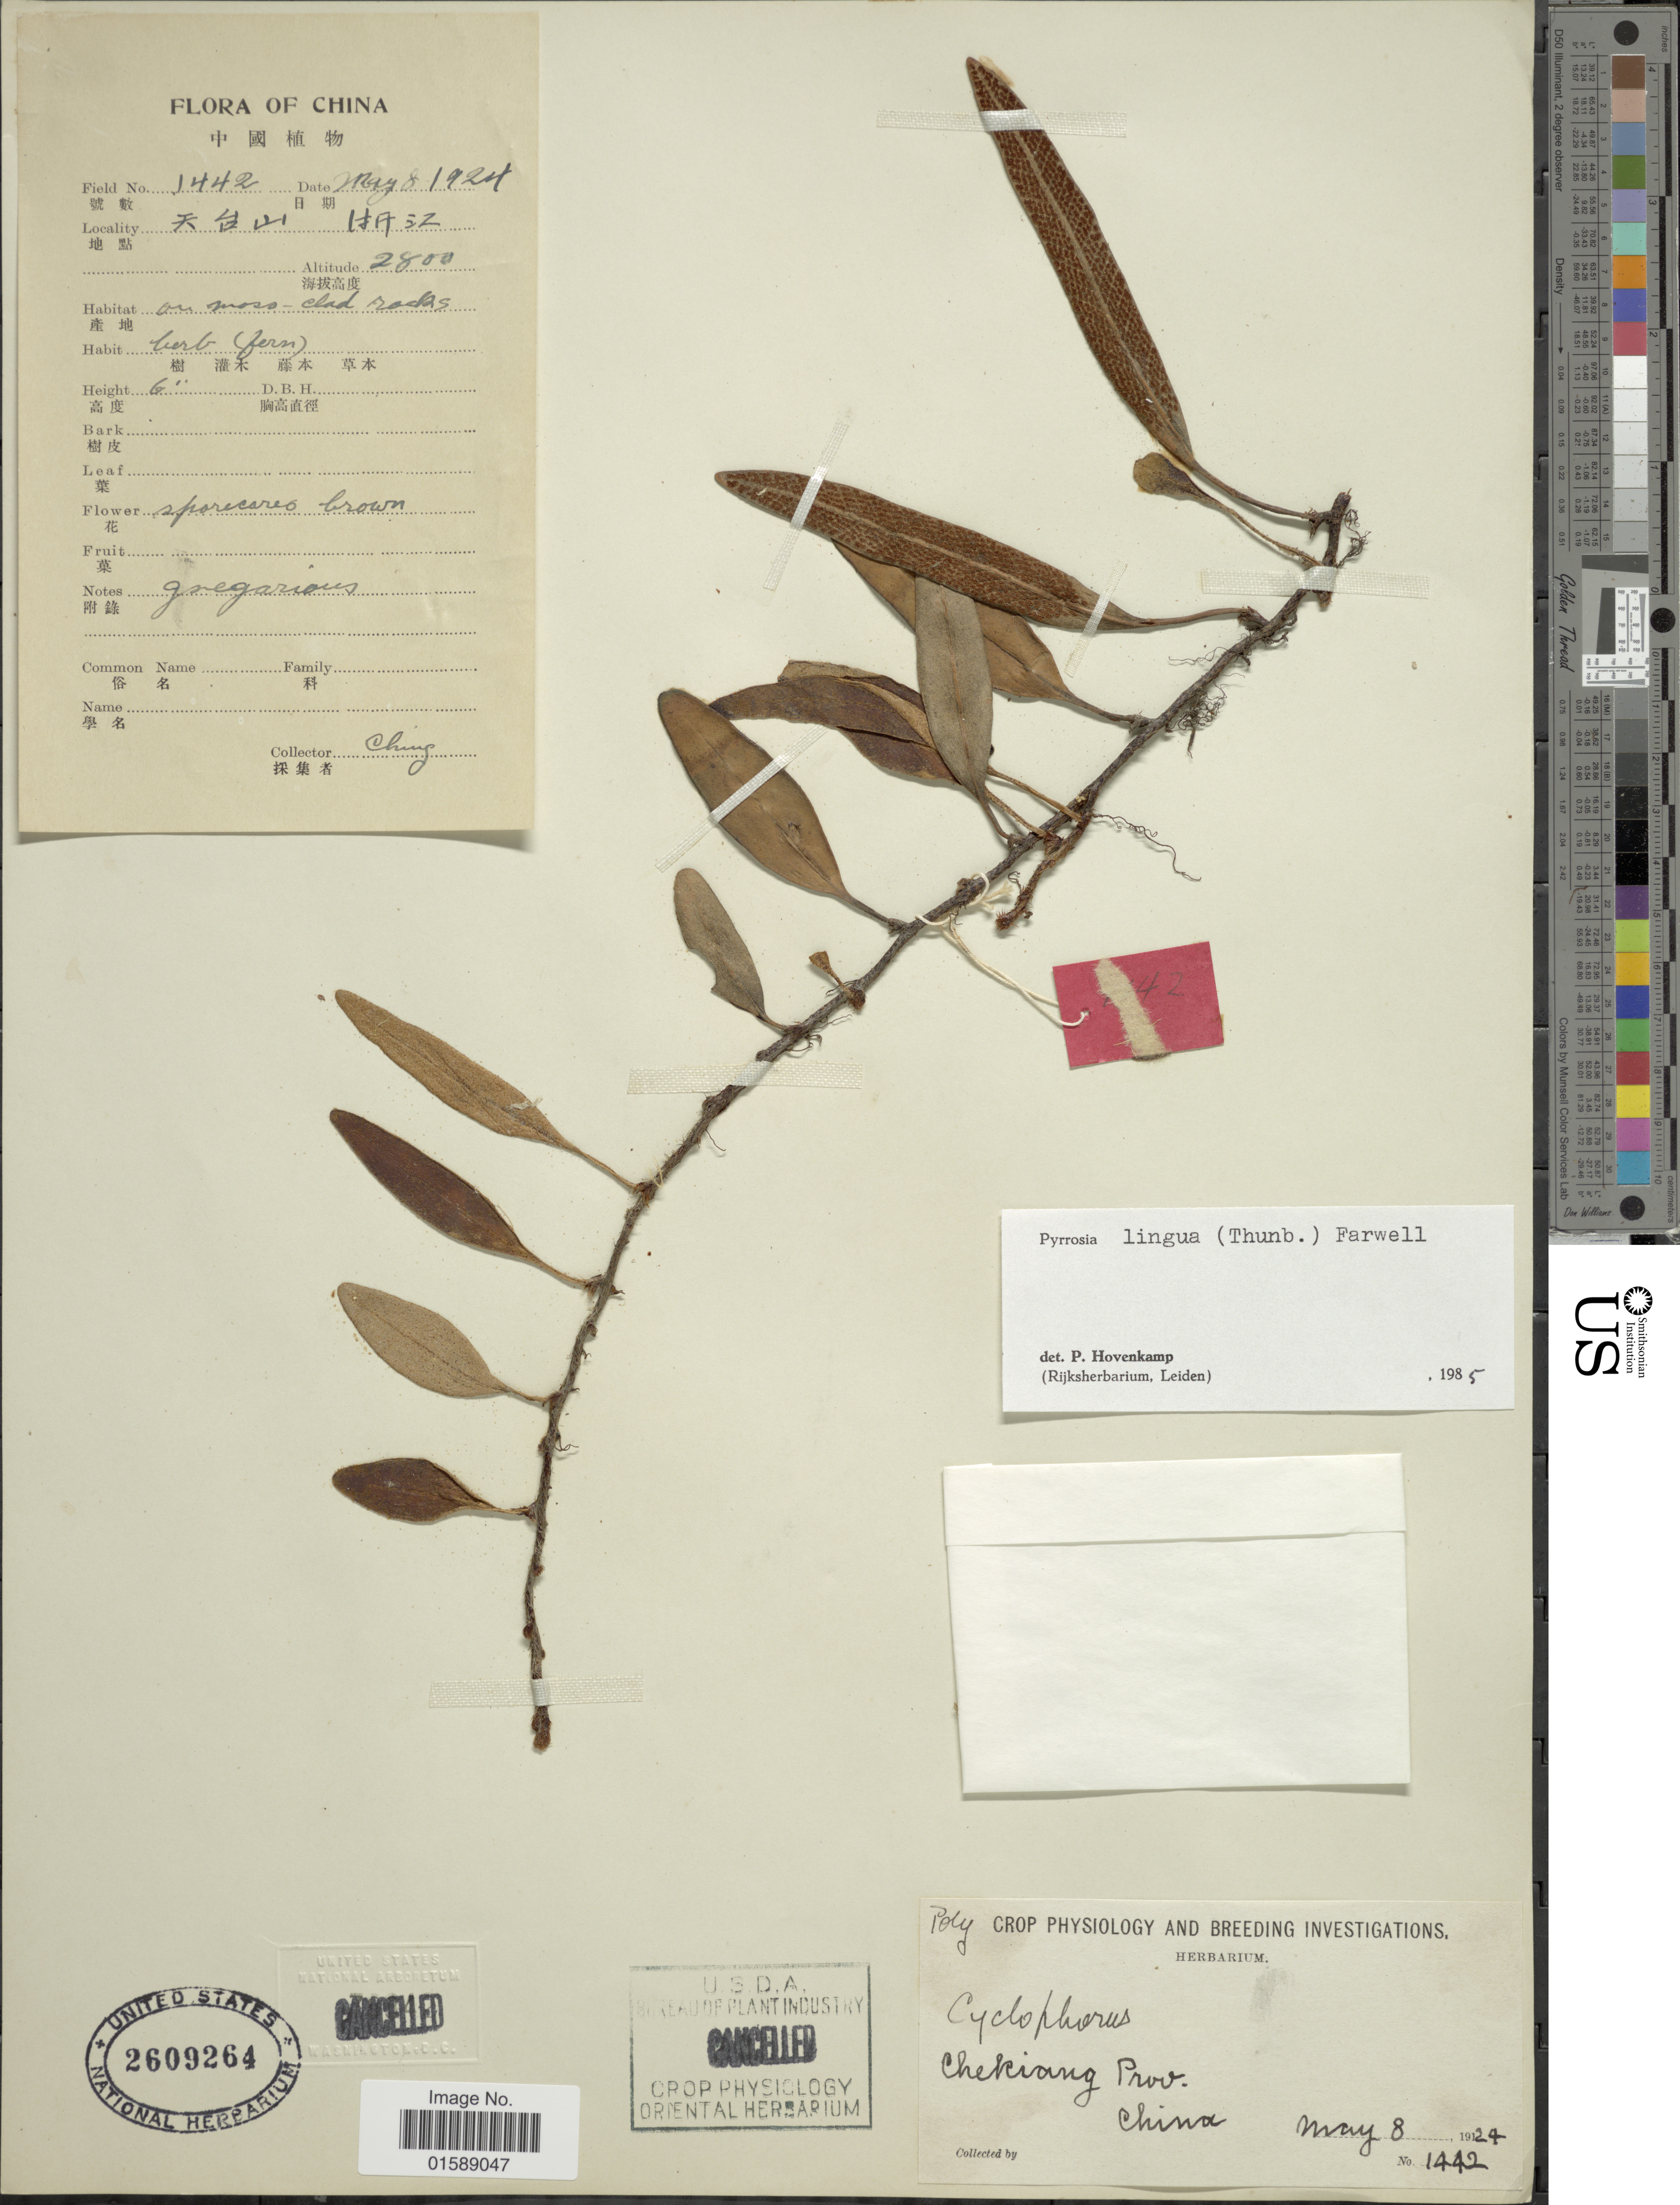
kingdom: Plantae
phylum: Tracheophyta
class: Polypodiopsida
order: Polypodiales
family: Polypodiaceae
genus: Pyrrosia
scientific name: Pyrrosia lingua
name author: (Thurb.) Farw.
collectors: -- Ching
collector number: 1442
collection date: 1924-05-08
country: China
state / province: Zhejiang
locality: Chekiang Prov.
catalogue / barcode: US 2609264